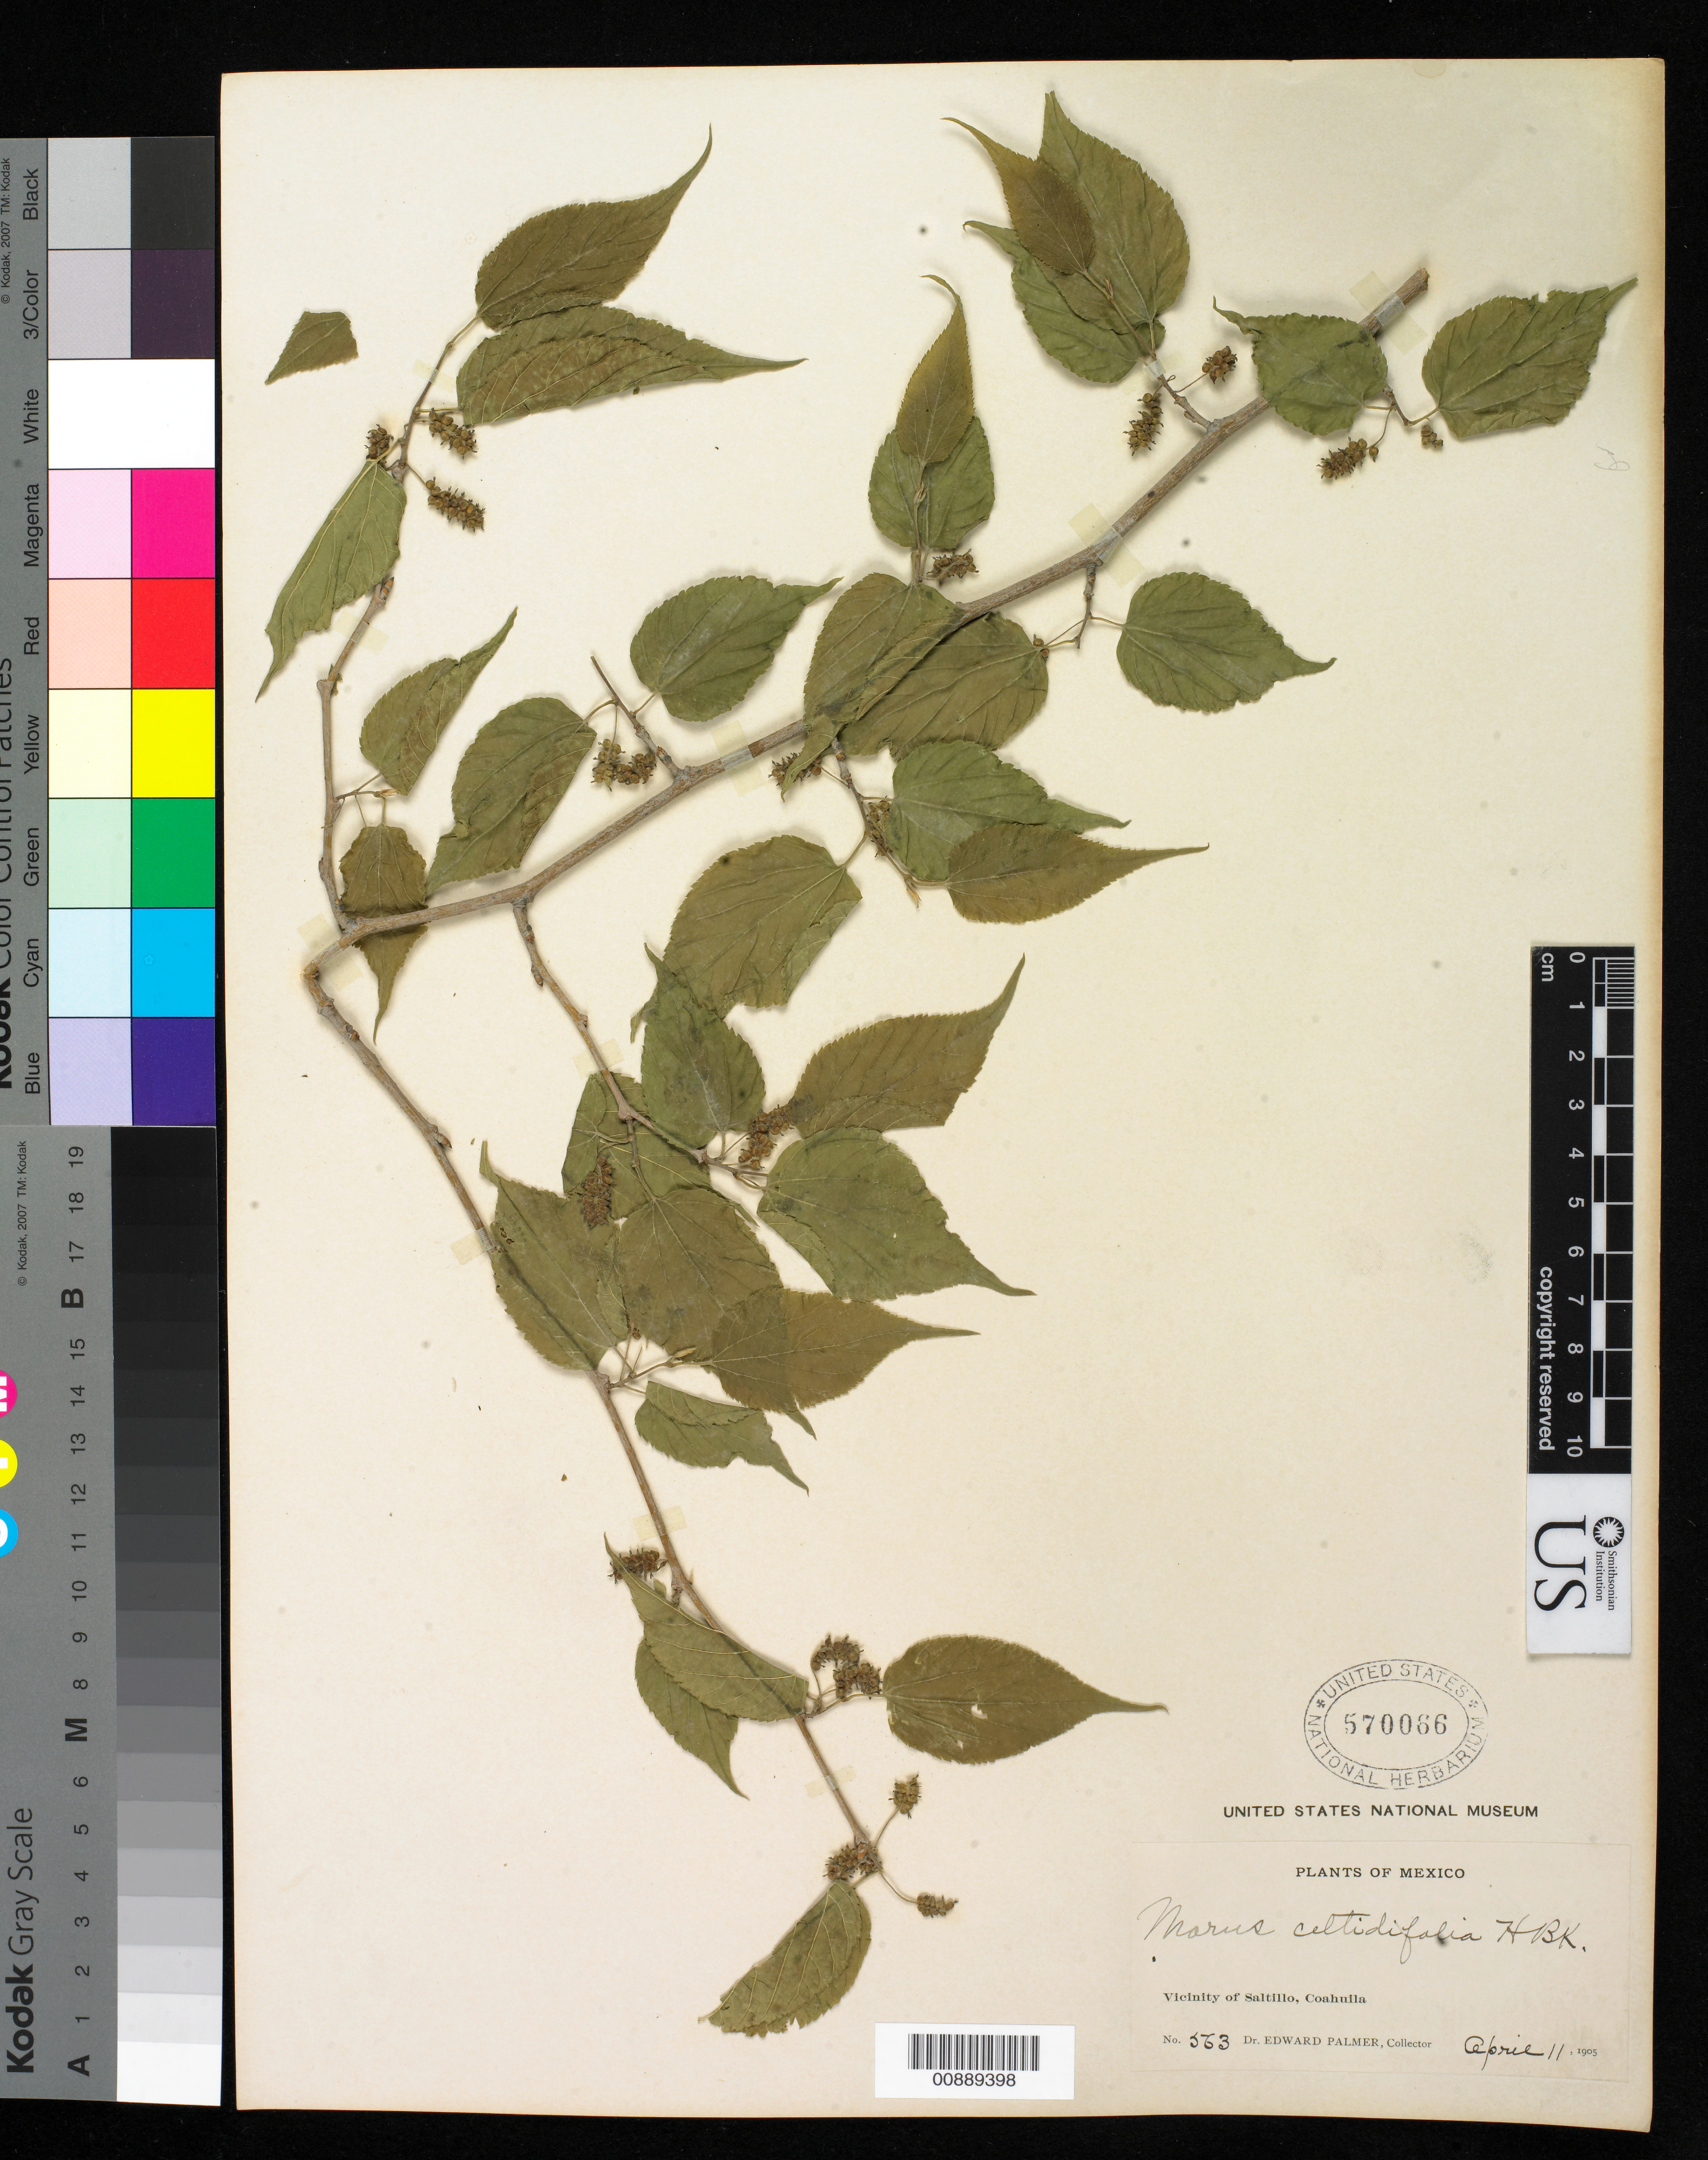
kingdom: Plantae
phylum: Tracheophyta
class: Magnoliopsida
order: Rosales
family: Moraceae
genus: Morus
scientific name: Morus celtidifolia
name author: Kunth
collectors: E. Palmer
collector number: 563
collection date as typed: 11 Apr 1905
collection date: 1905-04-11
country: Mexico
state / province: Coahuila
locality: Vicinity of Saltillo, Coahuila.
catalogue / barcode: US 570066